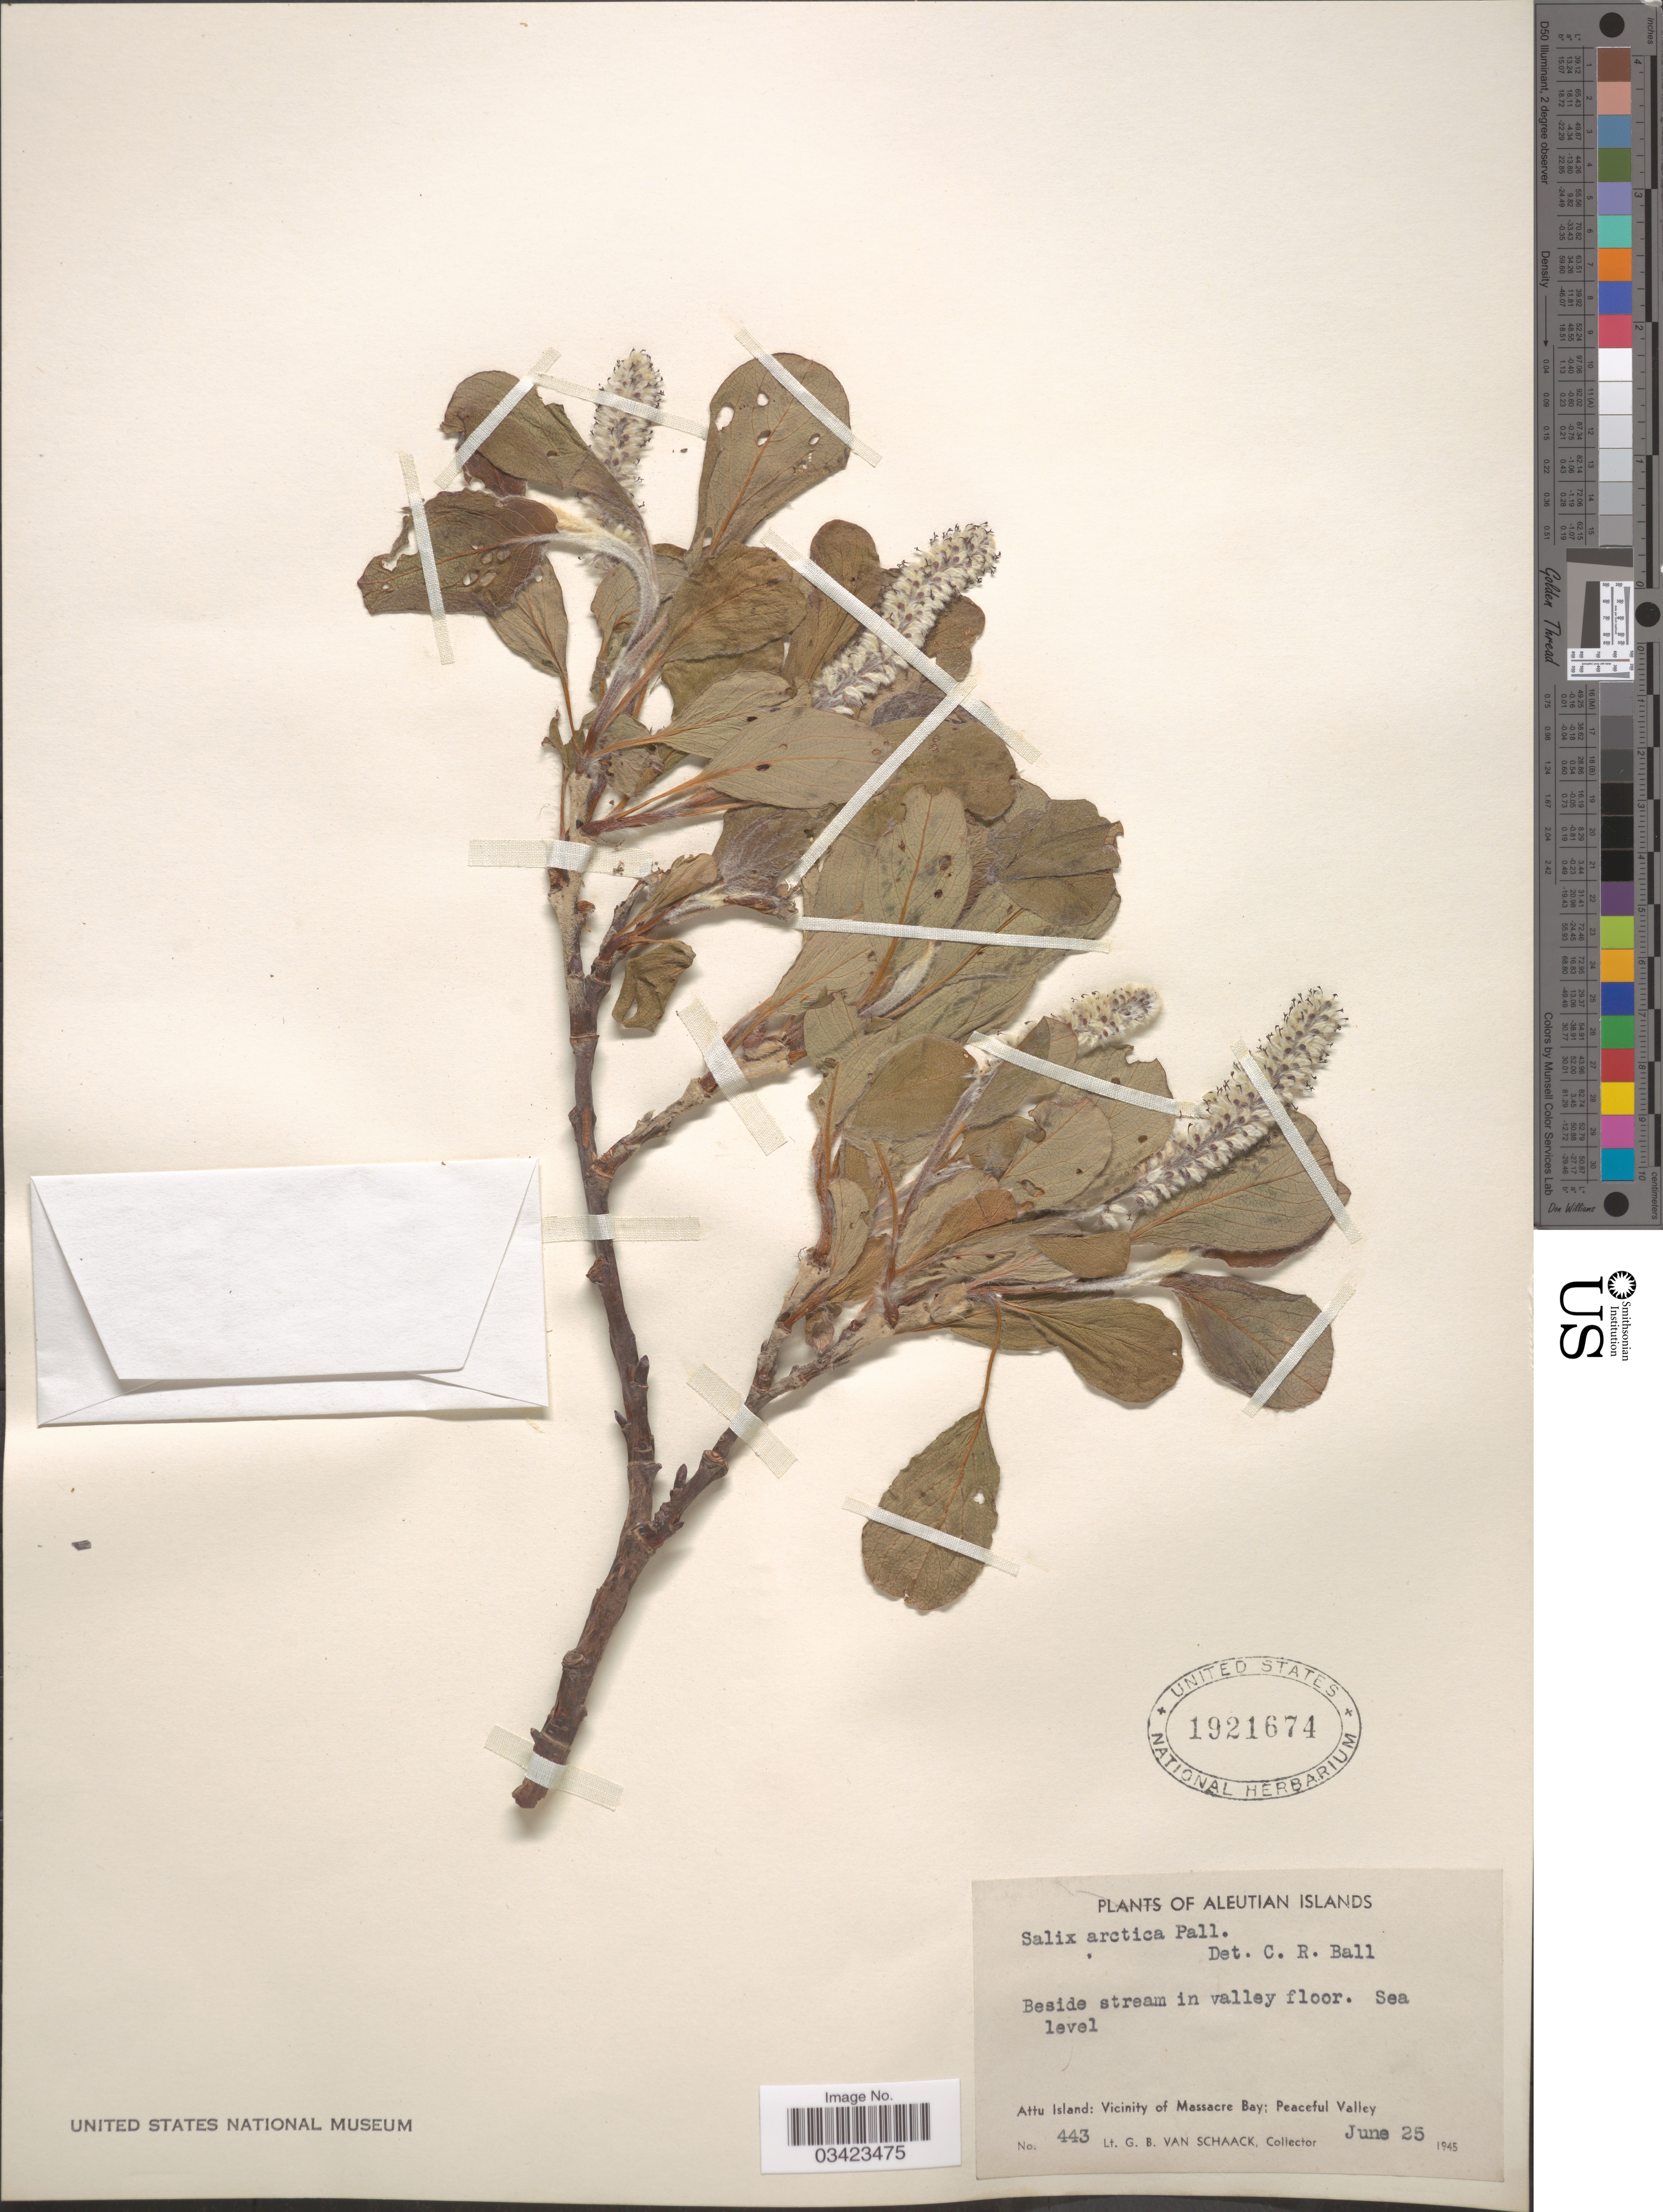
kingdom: Plantae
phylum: Tracheophyta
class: Magnoliopsida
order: Malpighiales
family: Salicaceae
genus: Salix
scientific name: Salix arctica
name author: Pall.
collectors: G. Van Schaack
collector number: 443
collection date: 1945-06-25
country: United States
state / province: Alaska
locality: Aleutian Islands. Attu Island: Vicinity of Massacre Bay; Peaceful Valley.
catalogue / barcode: US 1921674